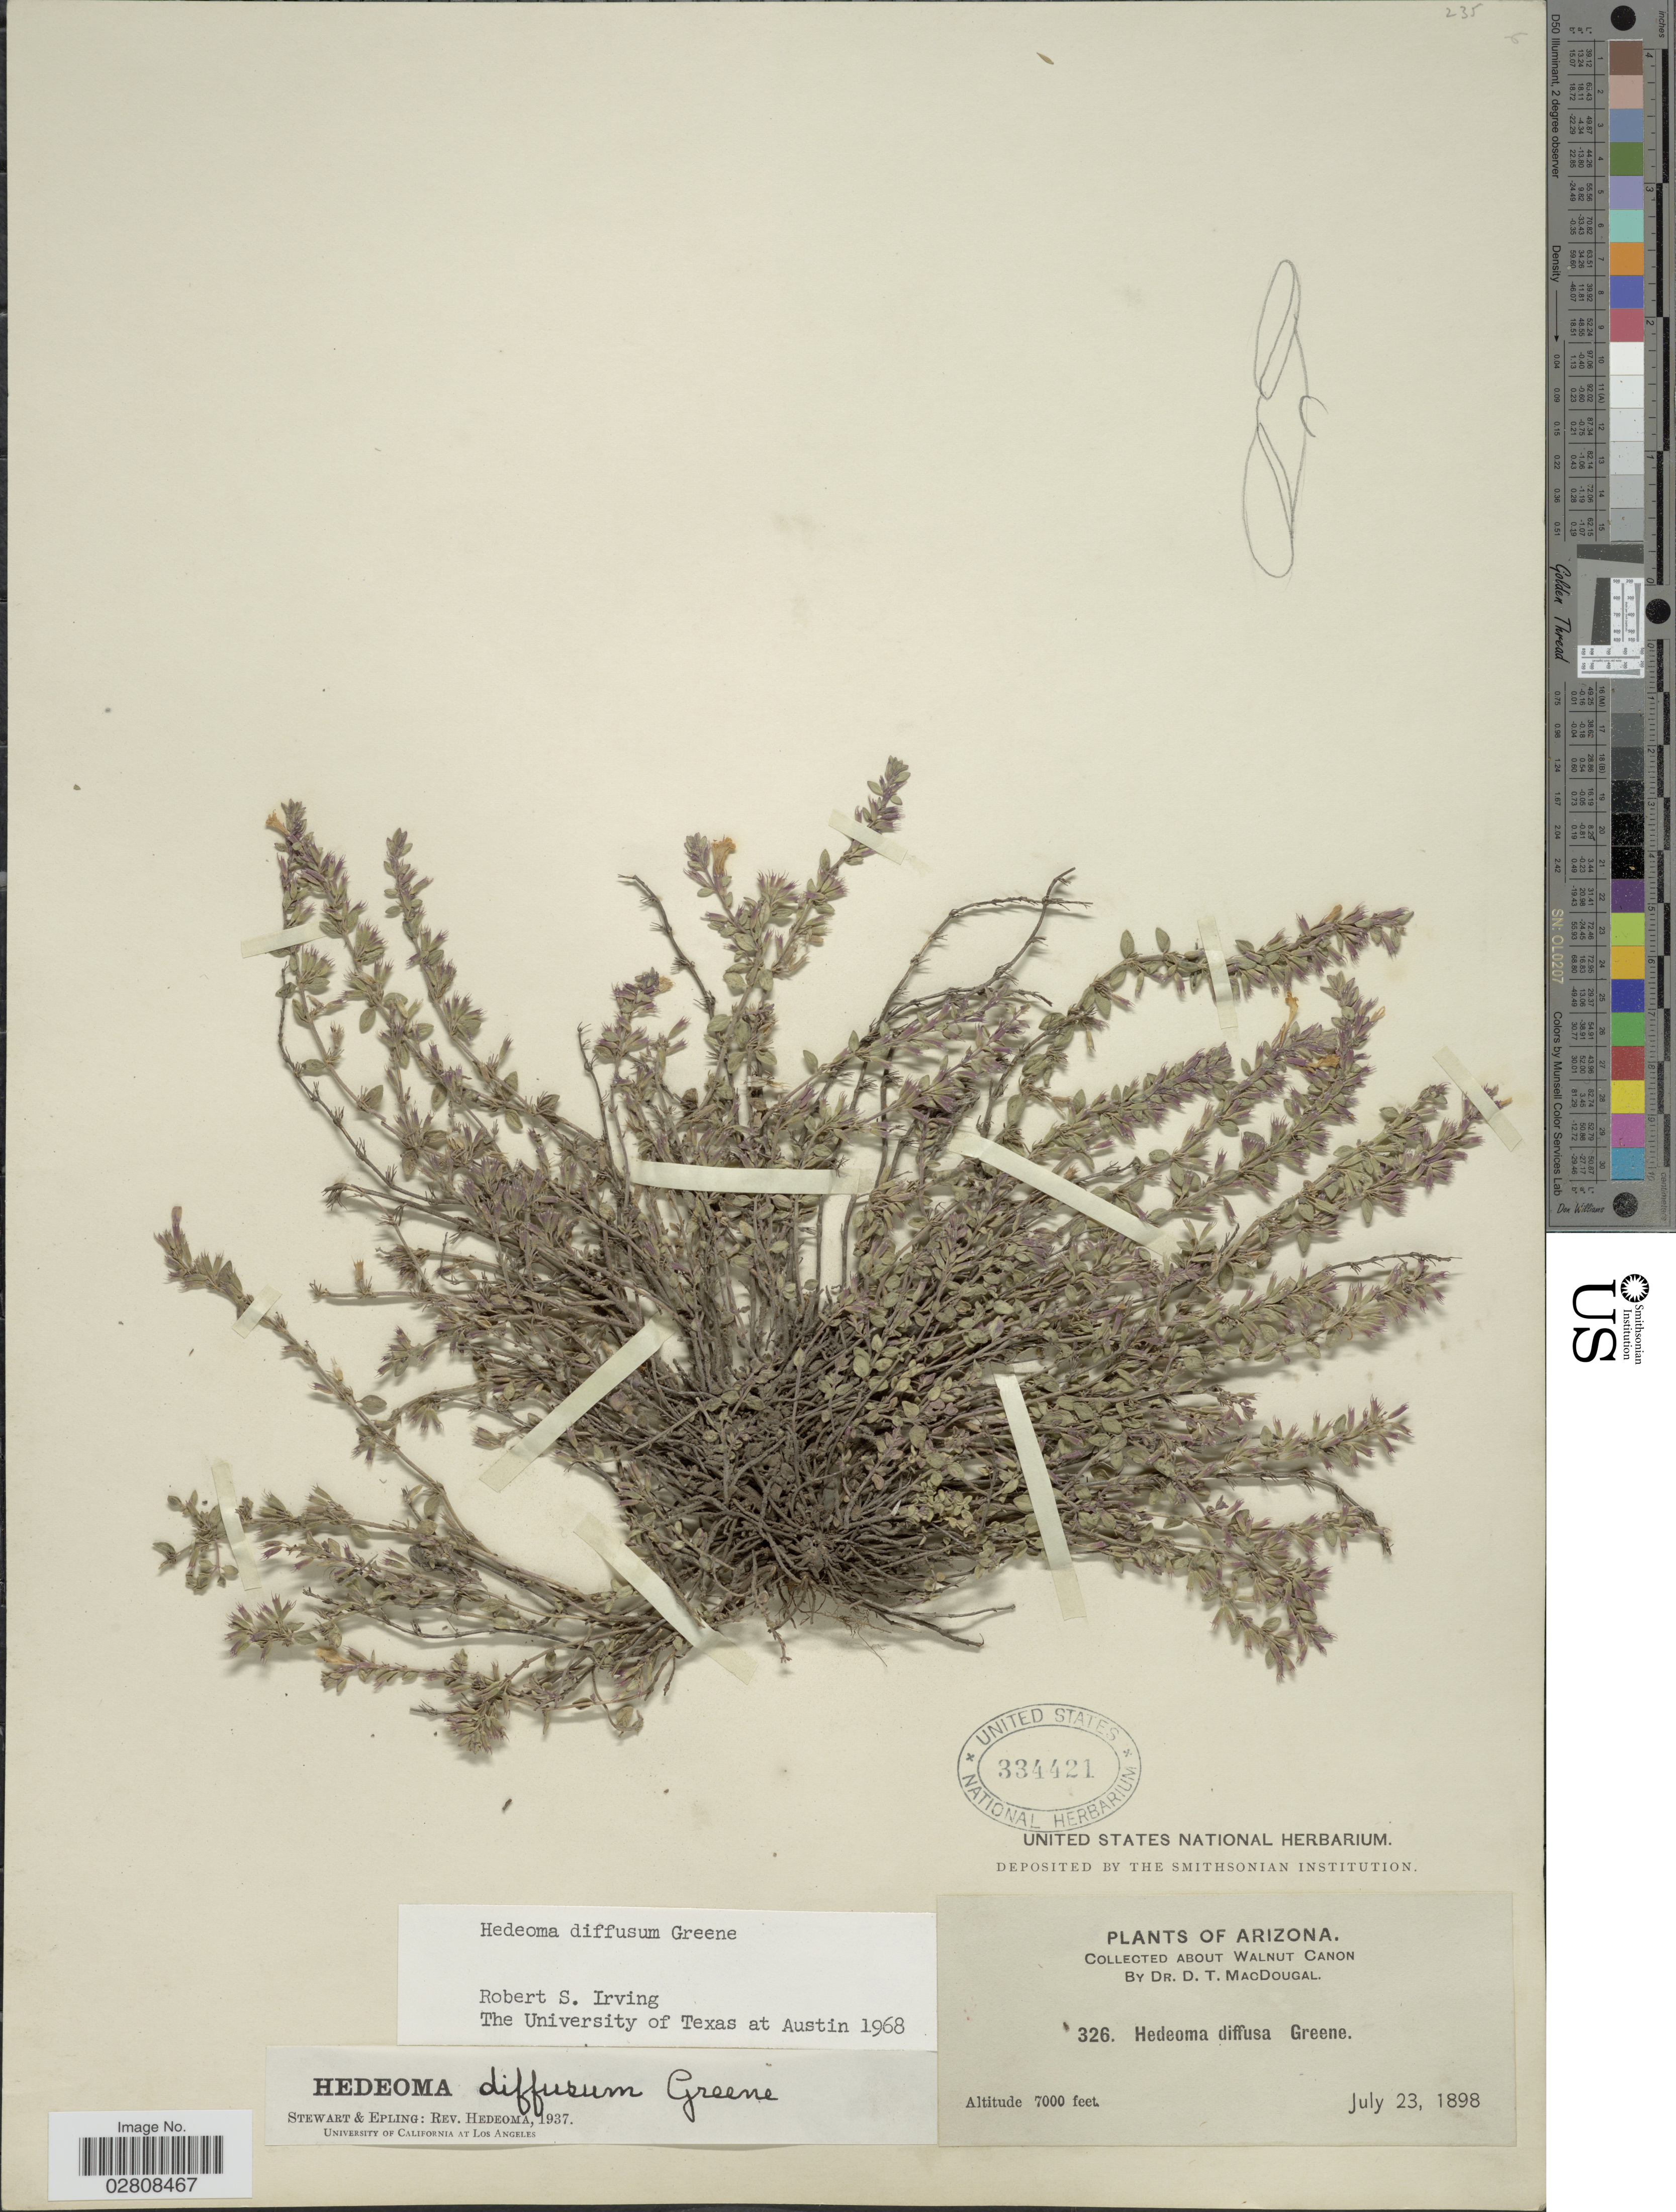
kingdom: Plantae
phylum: Tracheophyta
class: Magnoliopsida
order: Lamiales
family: Lamiaceae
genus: Hedeoma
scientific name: Hedeoma diffusa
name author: Greene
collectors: D. T. MacDougal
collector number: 326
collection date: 1898-07-23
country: United States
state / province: Arizona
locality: About Walnut Canon.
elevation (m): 2134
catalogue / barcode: US 334421